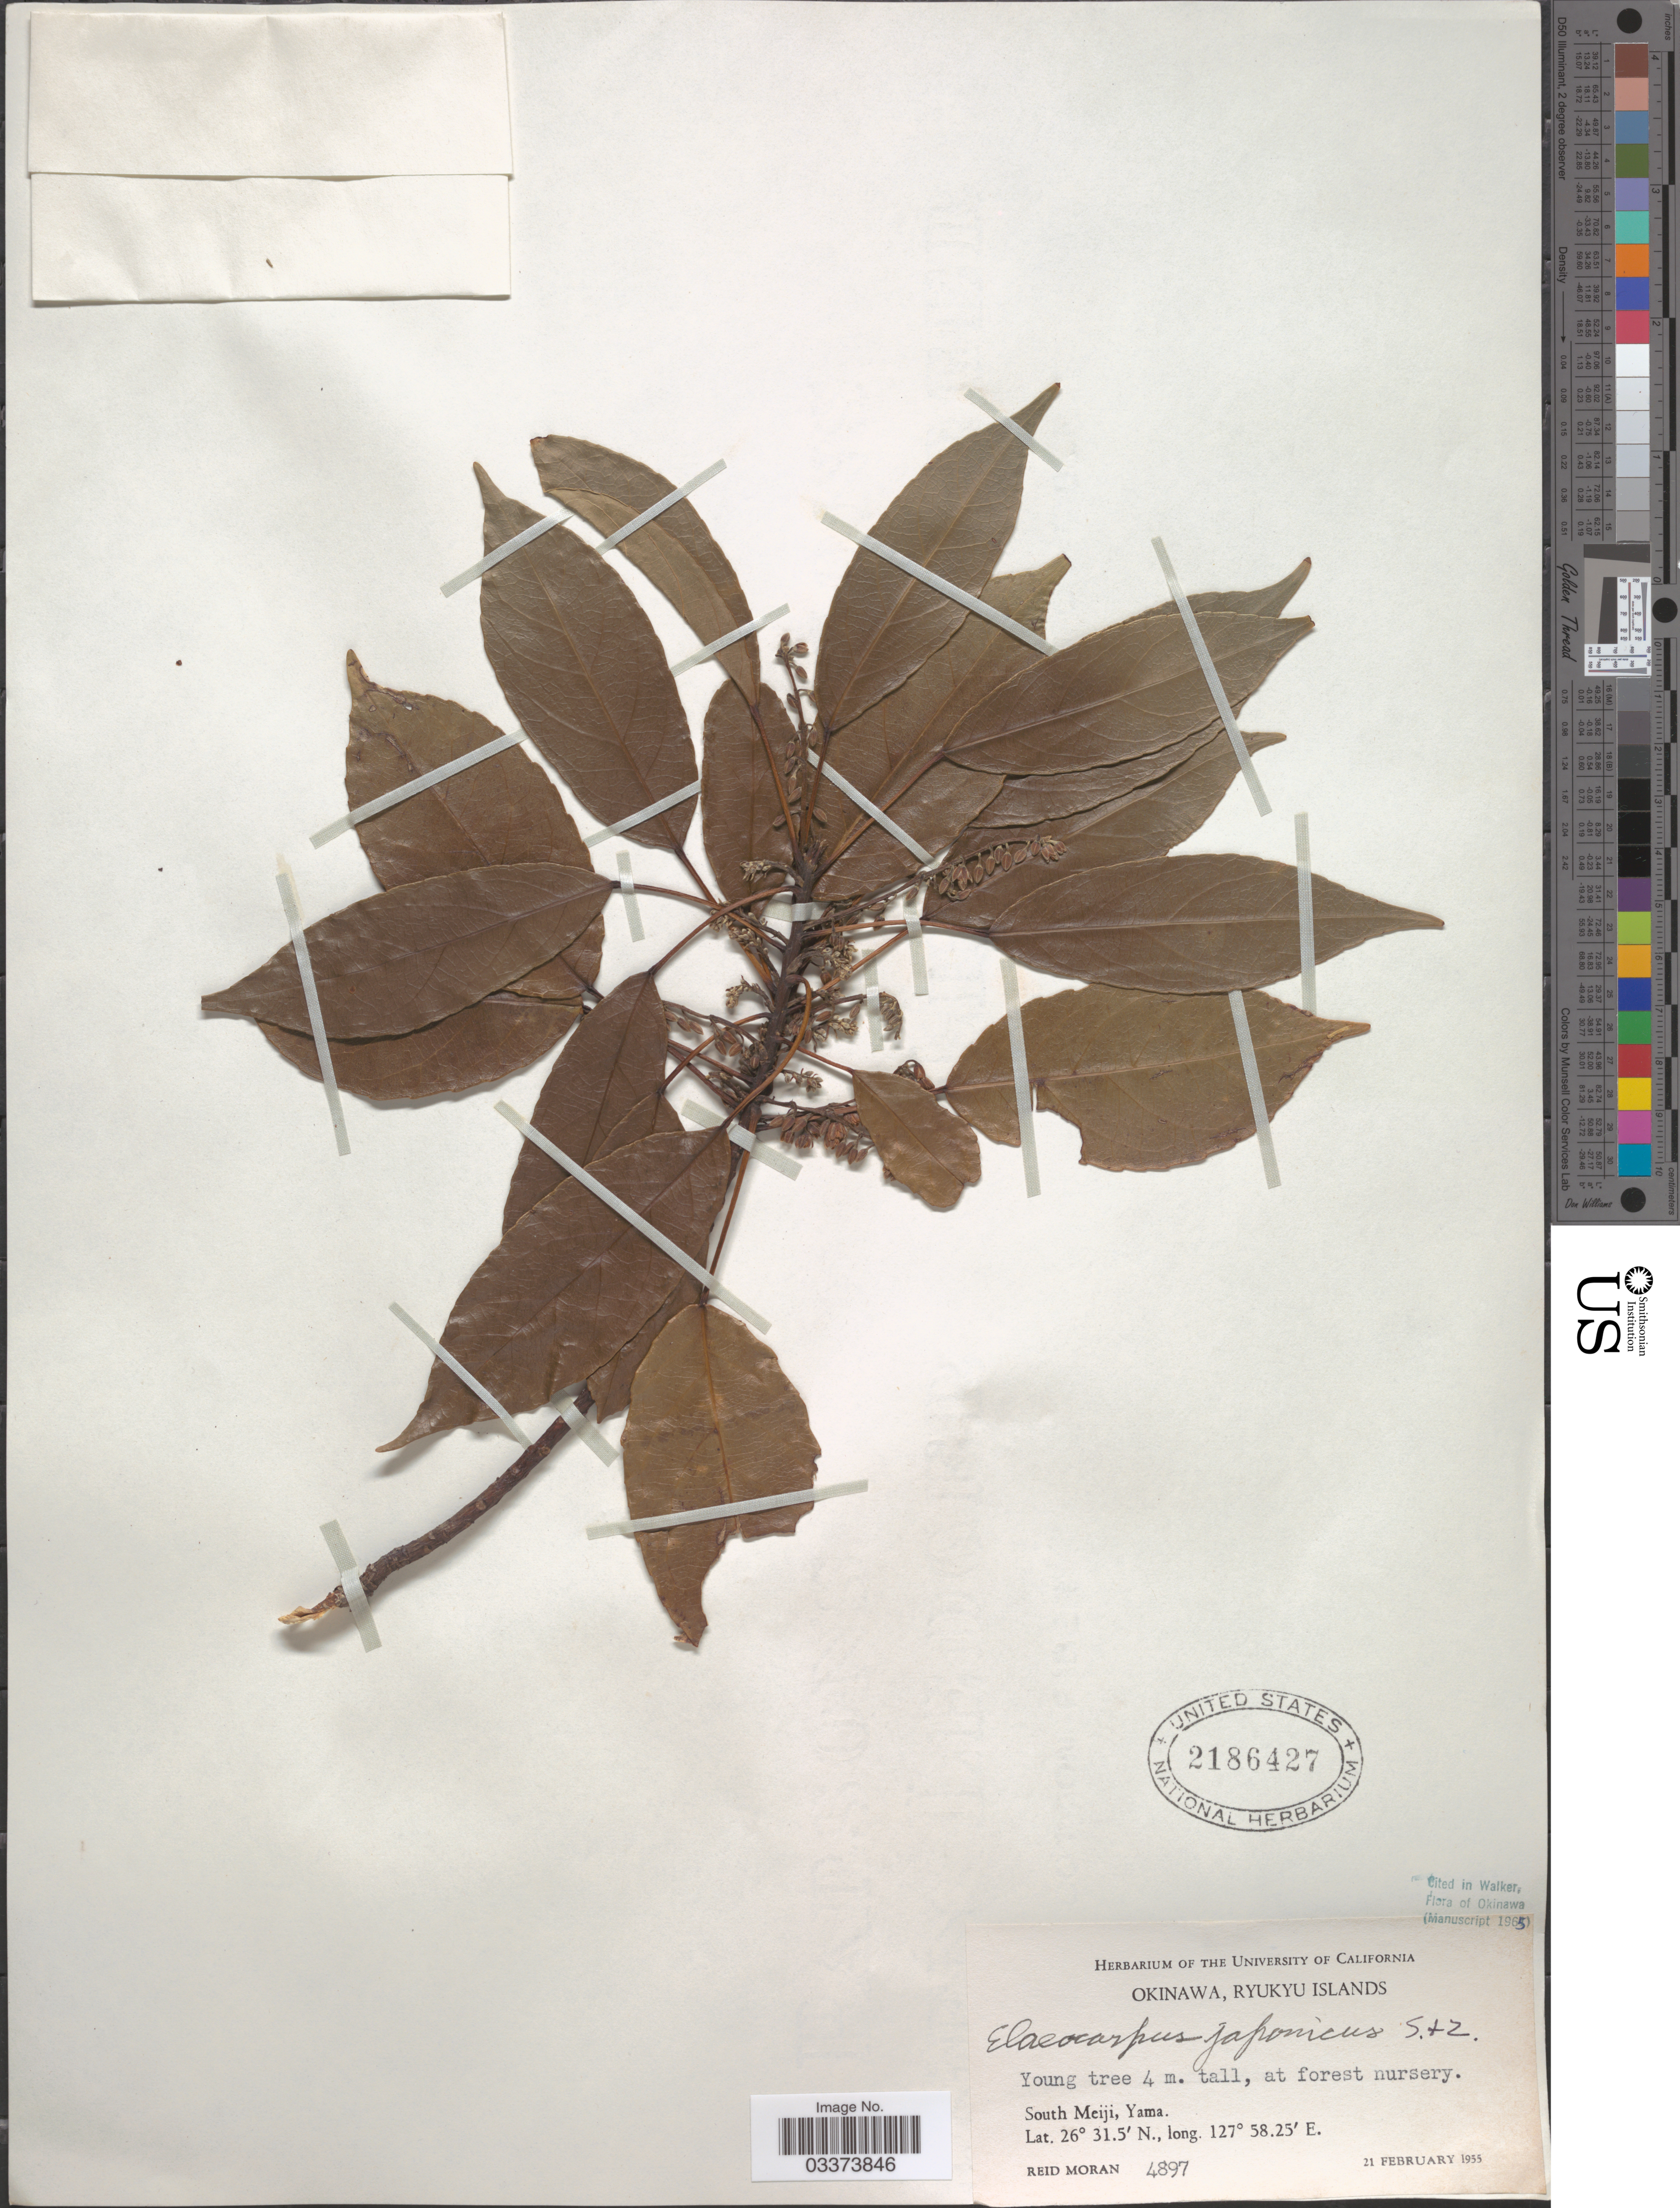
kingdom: Plantae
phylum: Tracheophyta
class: Magnoliopsida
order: Oxalidales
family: Elaeocarpaceae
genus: Elaeocarpus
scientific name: Elaeocarpus japonicus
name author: Siebold & Zucc.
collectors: R. V. Moran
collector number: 4897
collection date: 1955-02-21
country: Japan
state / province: Okinawa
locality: Ryukyu Islands, South Meiji, Yama.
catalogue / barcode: US 2186427